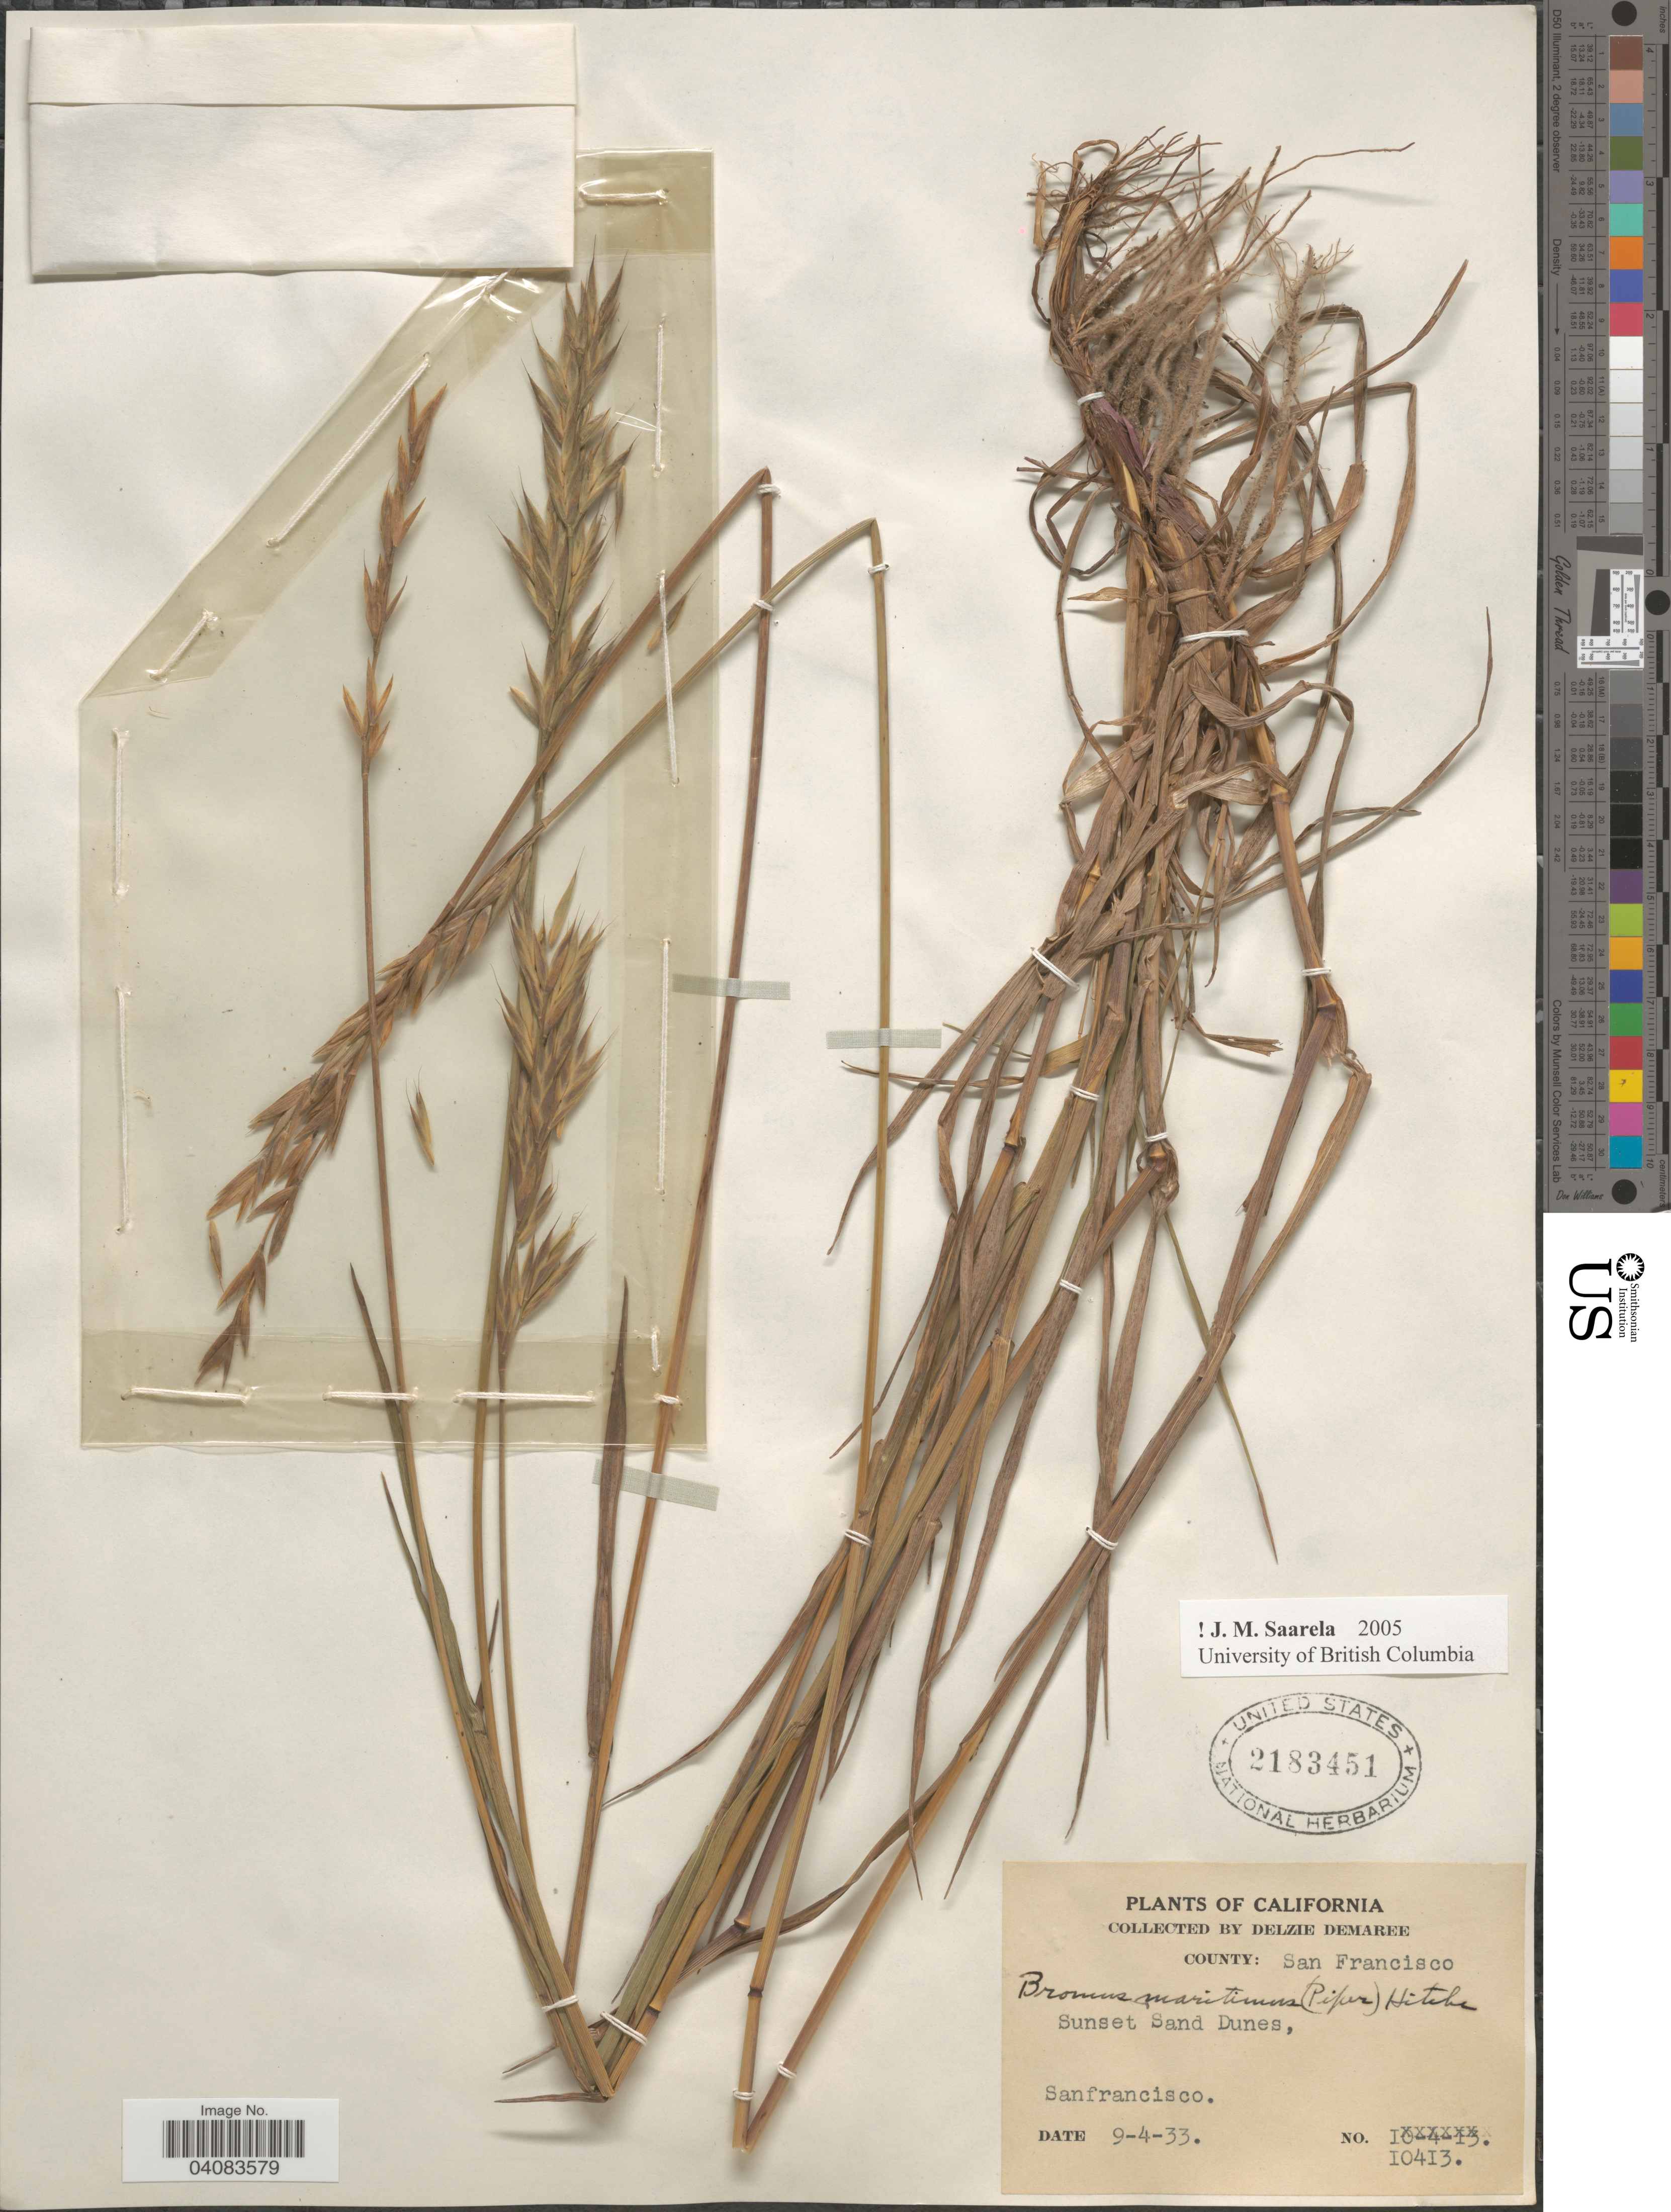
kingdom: Plantae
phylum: Tracheophyta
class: Liliopsida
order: Poales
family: Poaceae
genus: Bromus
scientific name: Bromus marginatus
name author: Nees ex Steud.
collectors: D. Demaree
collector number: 10413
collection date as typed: Transcribed d/m/y: 4/9/33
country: United States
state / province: California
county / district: San Francisco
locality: County: San Francisco. Sunset Sand Dunes, Sanfrancisco.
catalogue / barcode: US 2183451